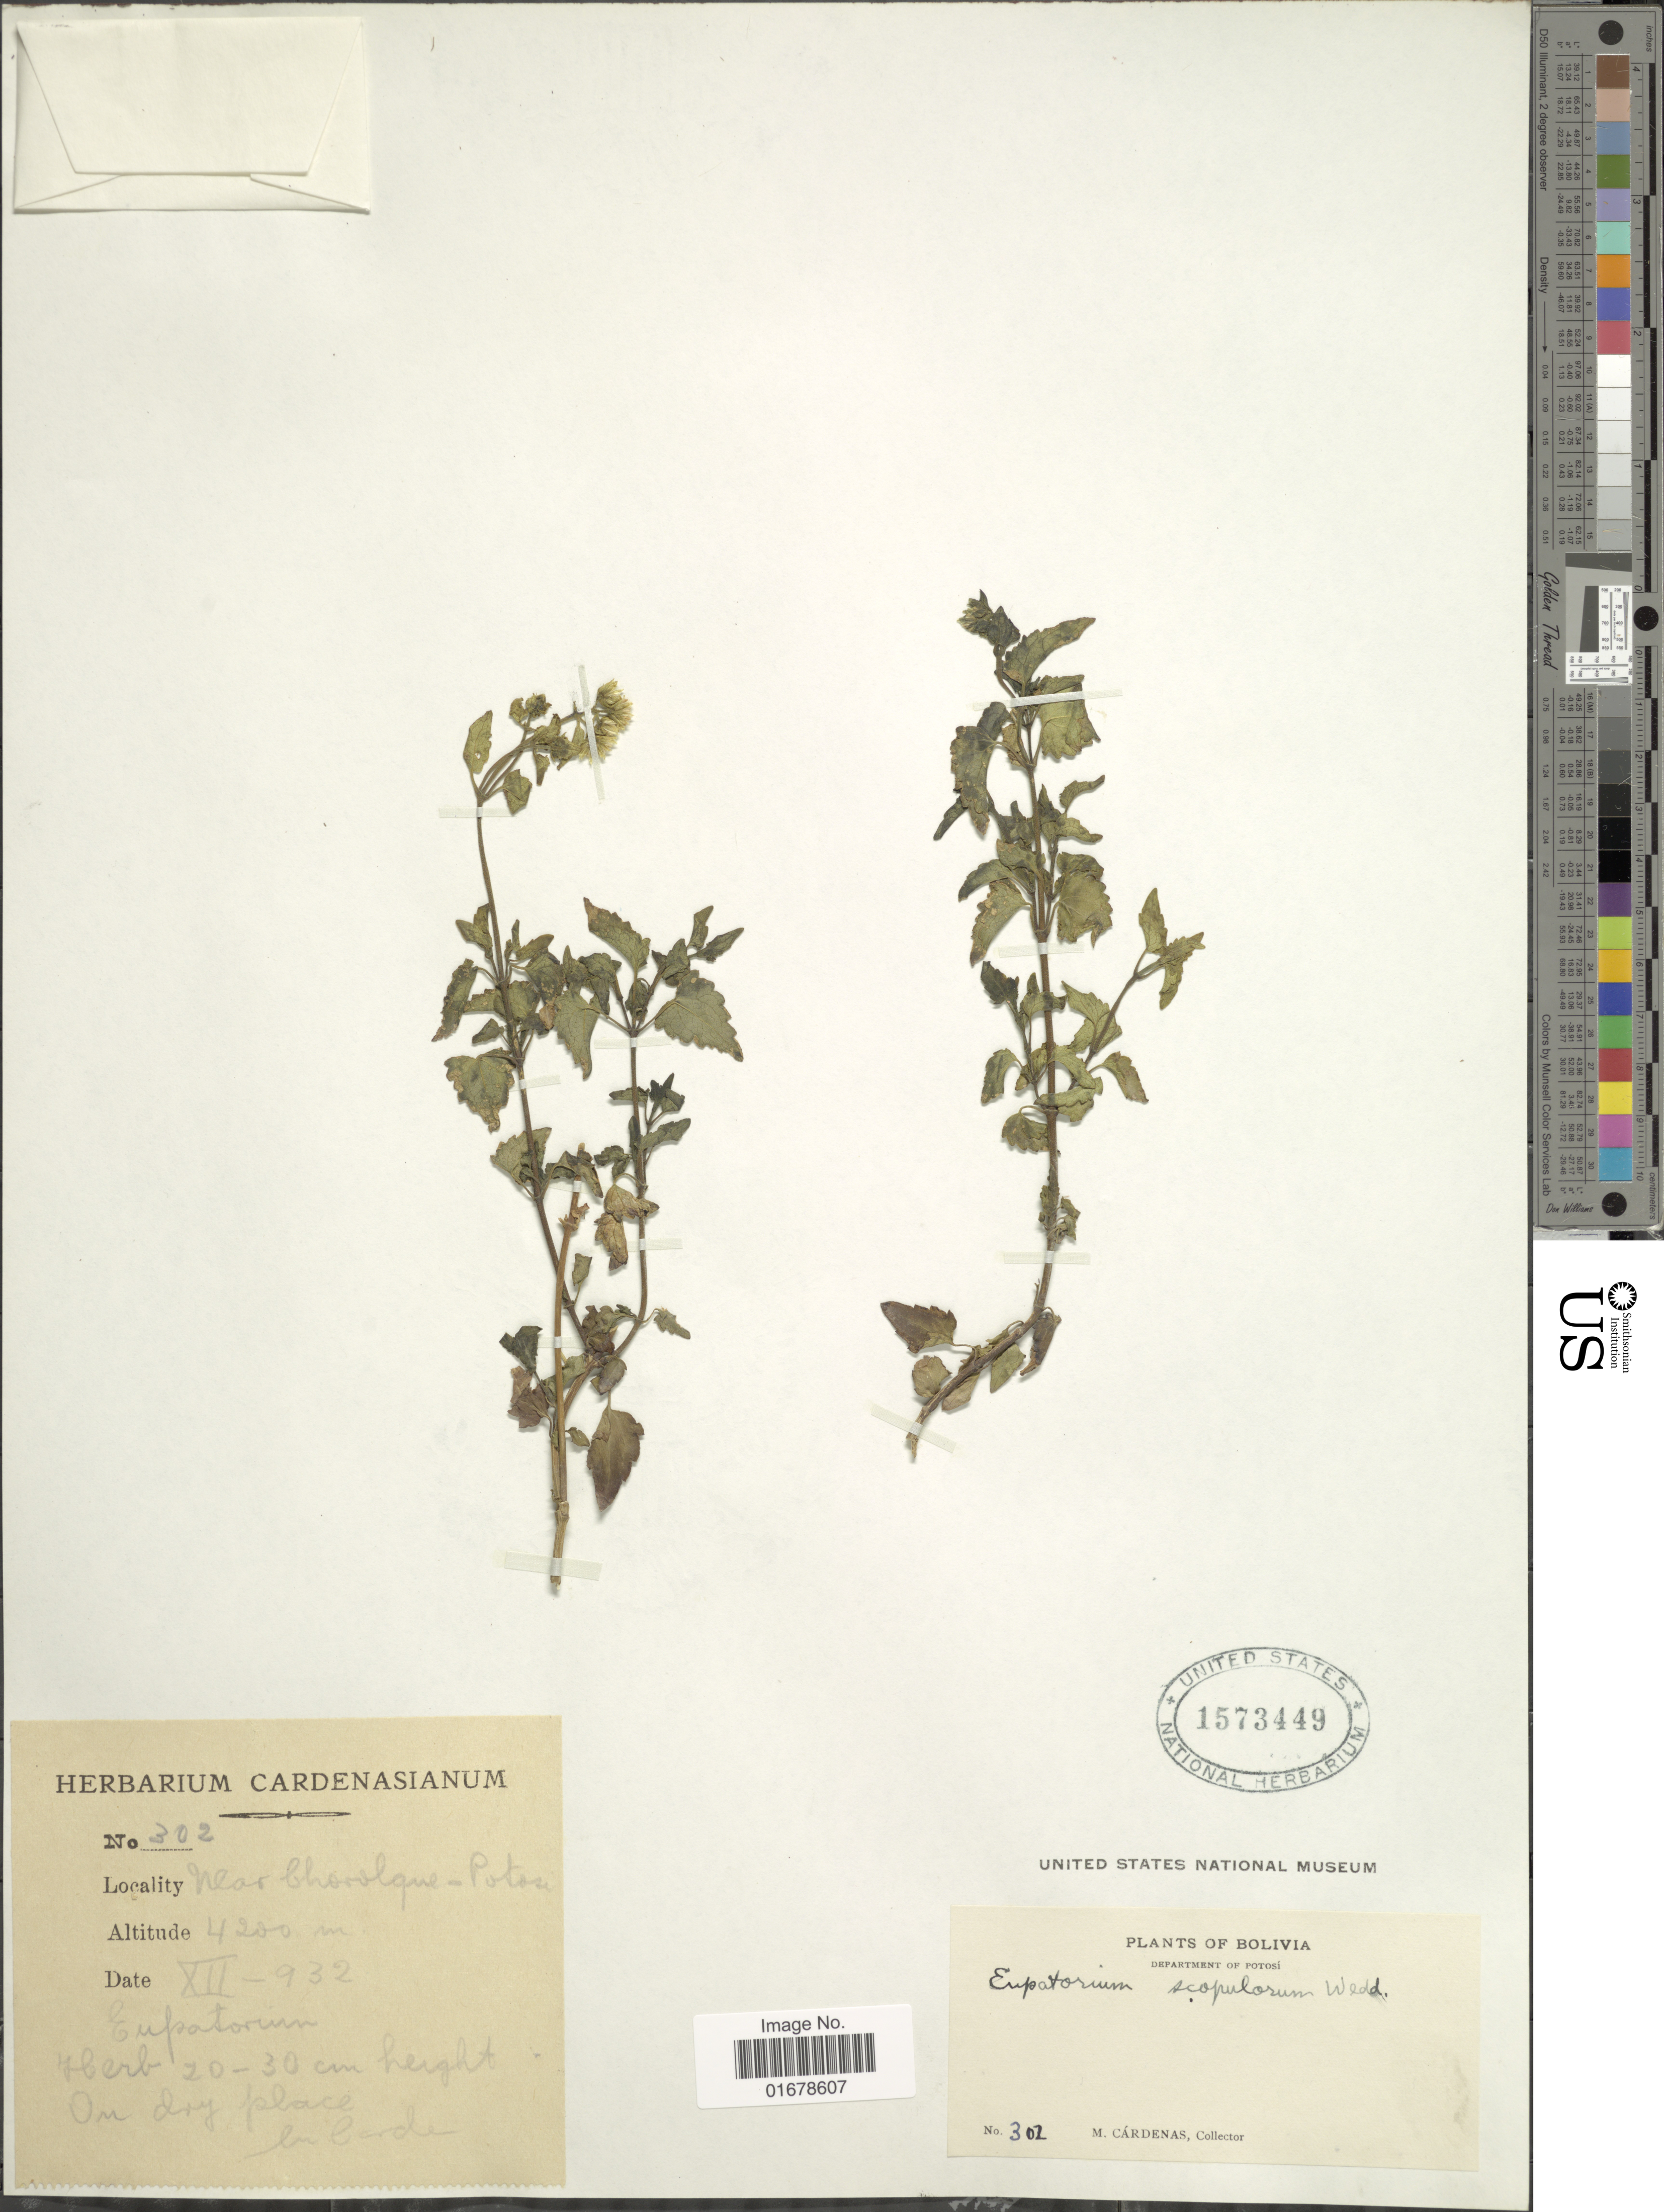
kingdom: Plantae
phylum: Tracheophyta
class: Magnoliopsida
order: Asterales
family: Asteraceae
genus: Ageratina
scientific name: Ageratina azangaroensis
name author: (Sch. Bip. ex Wedd.) R.M. King & H. Rob.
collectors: M. Cárdenas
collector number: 302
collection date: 1932-12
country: Bolivia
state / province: Potosi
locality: Near Ghorolque-Potosi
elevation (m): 4200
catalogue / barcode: US 1573449